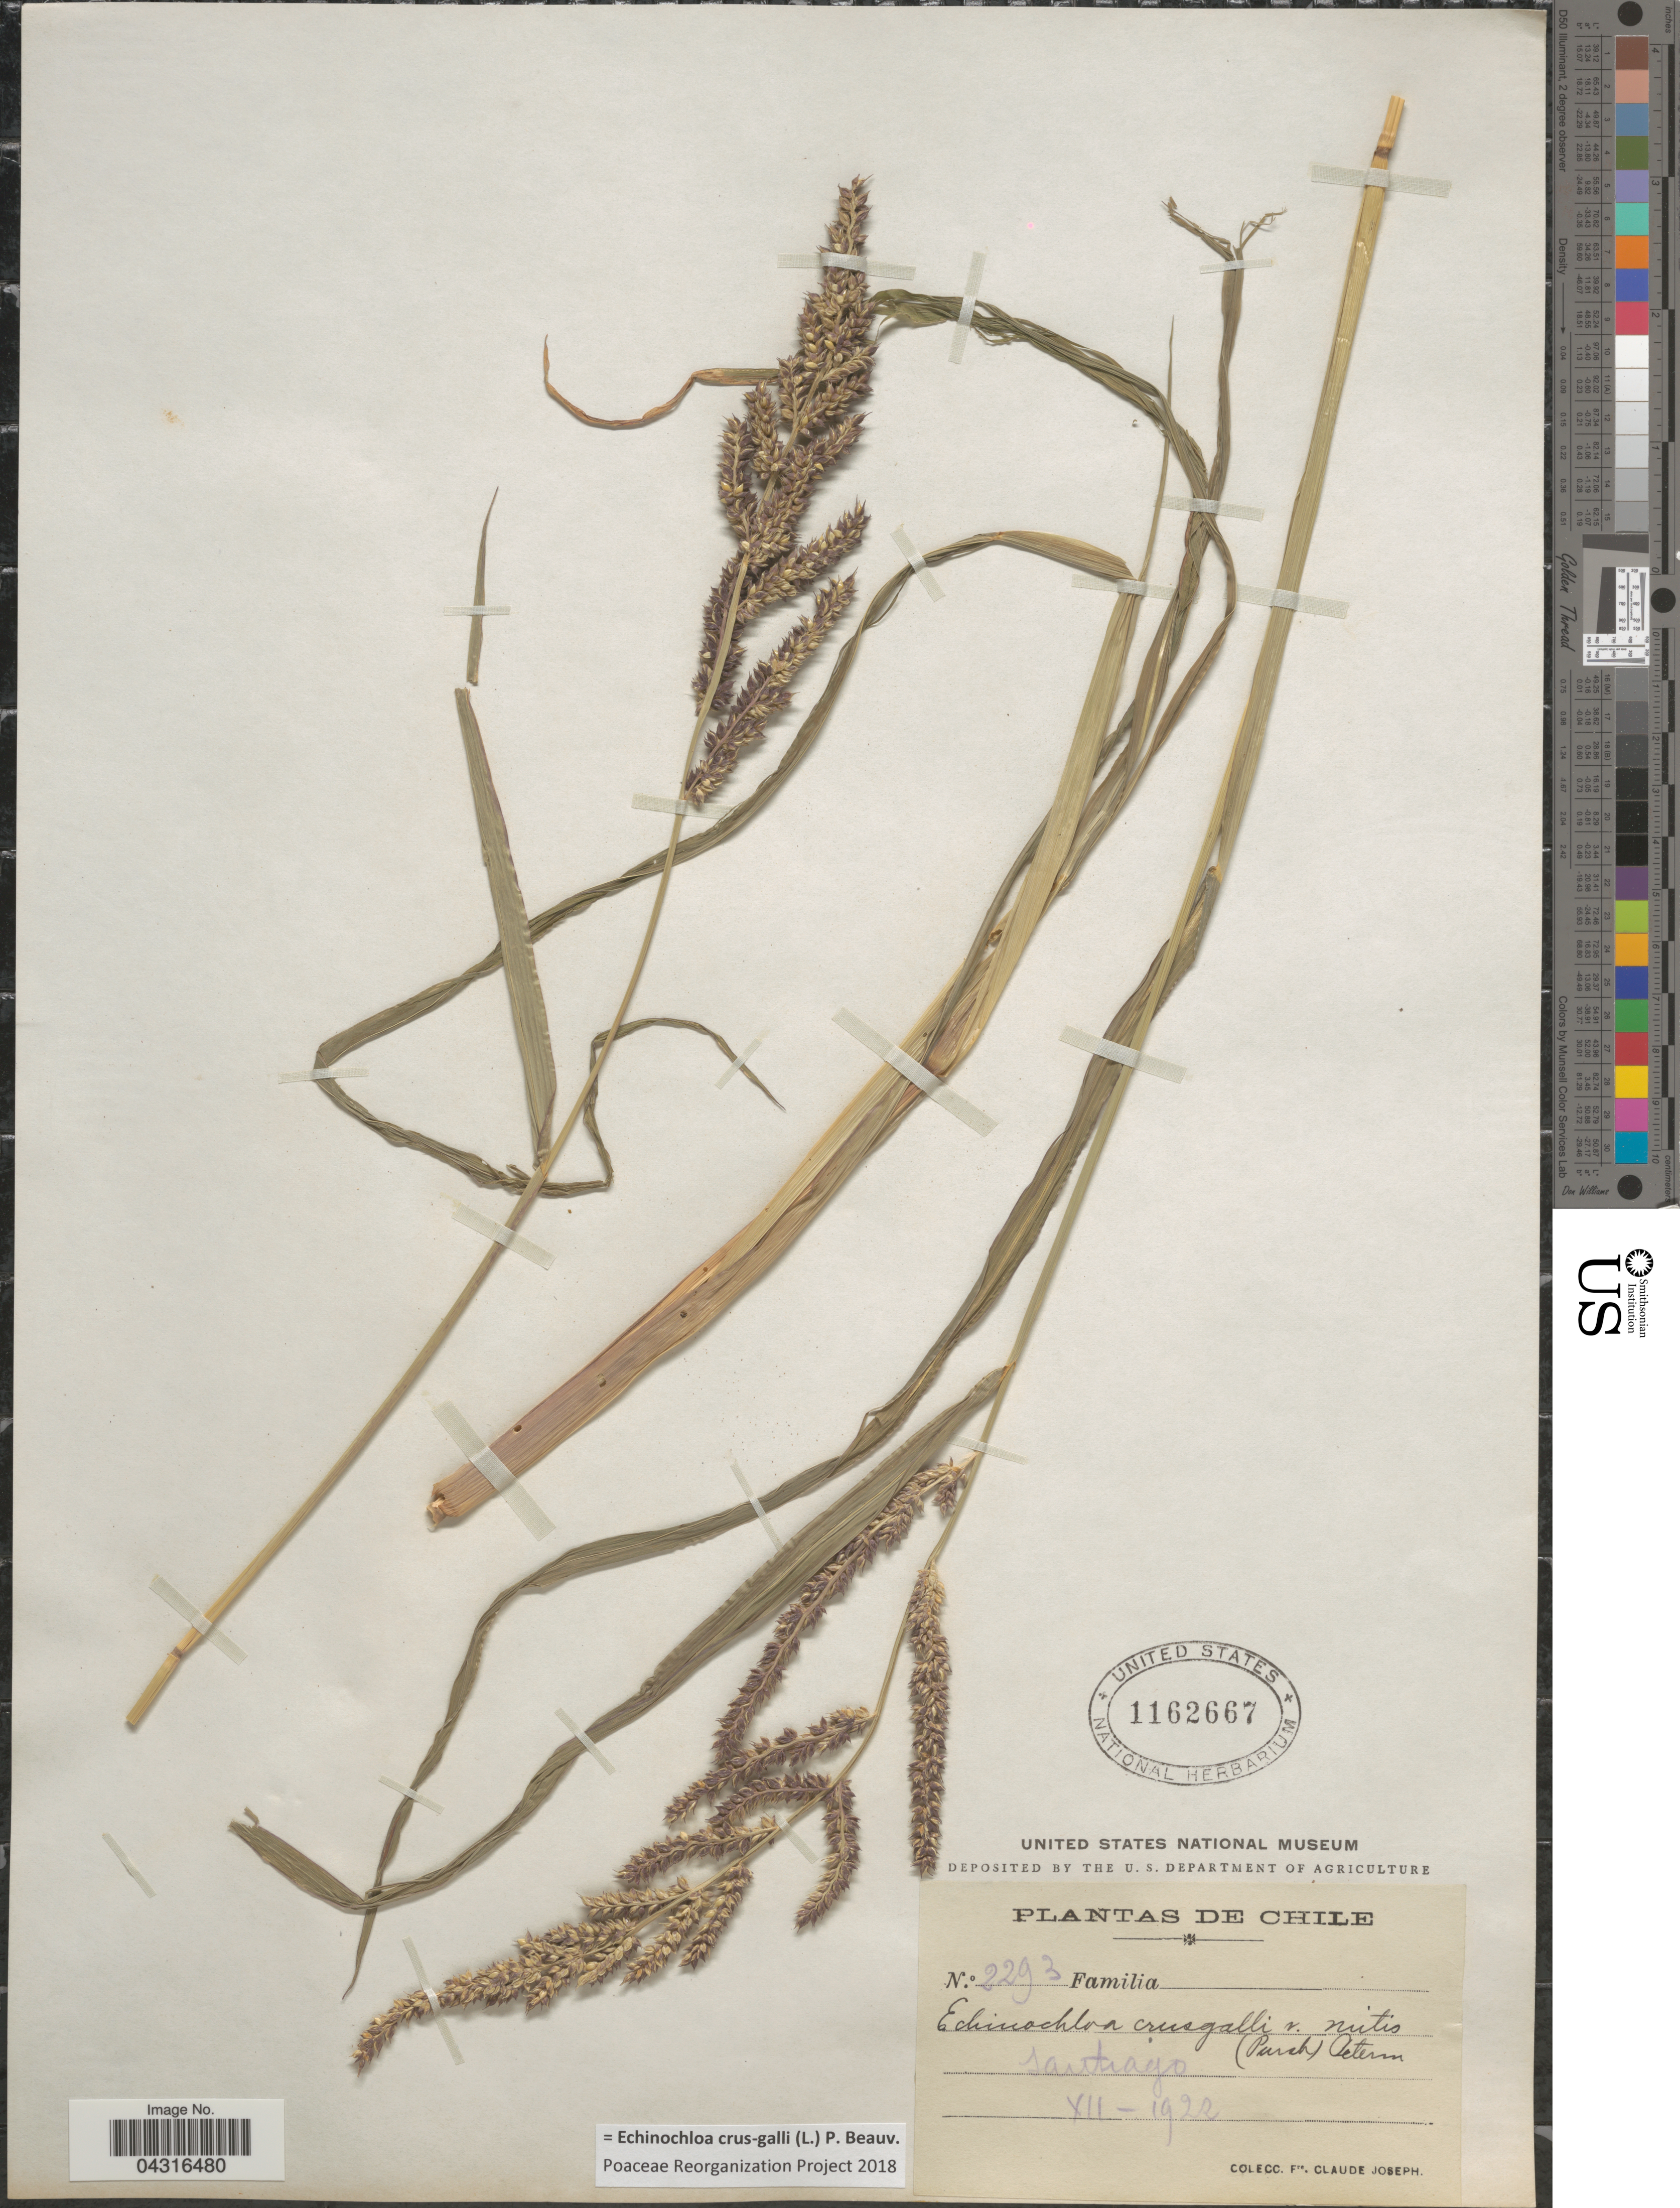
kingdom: Plantae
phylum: Tracheophyta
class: Liliopsida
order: Poales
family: Poaceae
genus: Echinochloa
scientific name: Echinochloa crus-galli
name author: (L.) P. Beauv.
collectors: Bro. Claude-Joseph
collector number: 2293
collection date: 1922-12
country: Chile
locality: Santiago.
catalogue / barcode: US 1162667